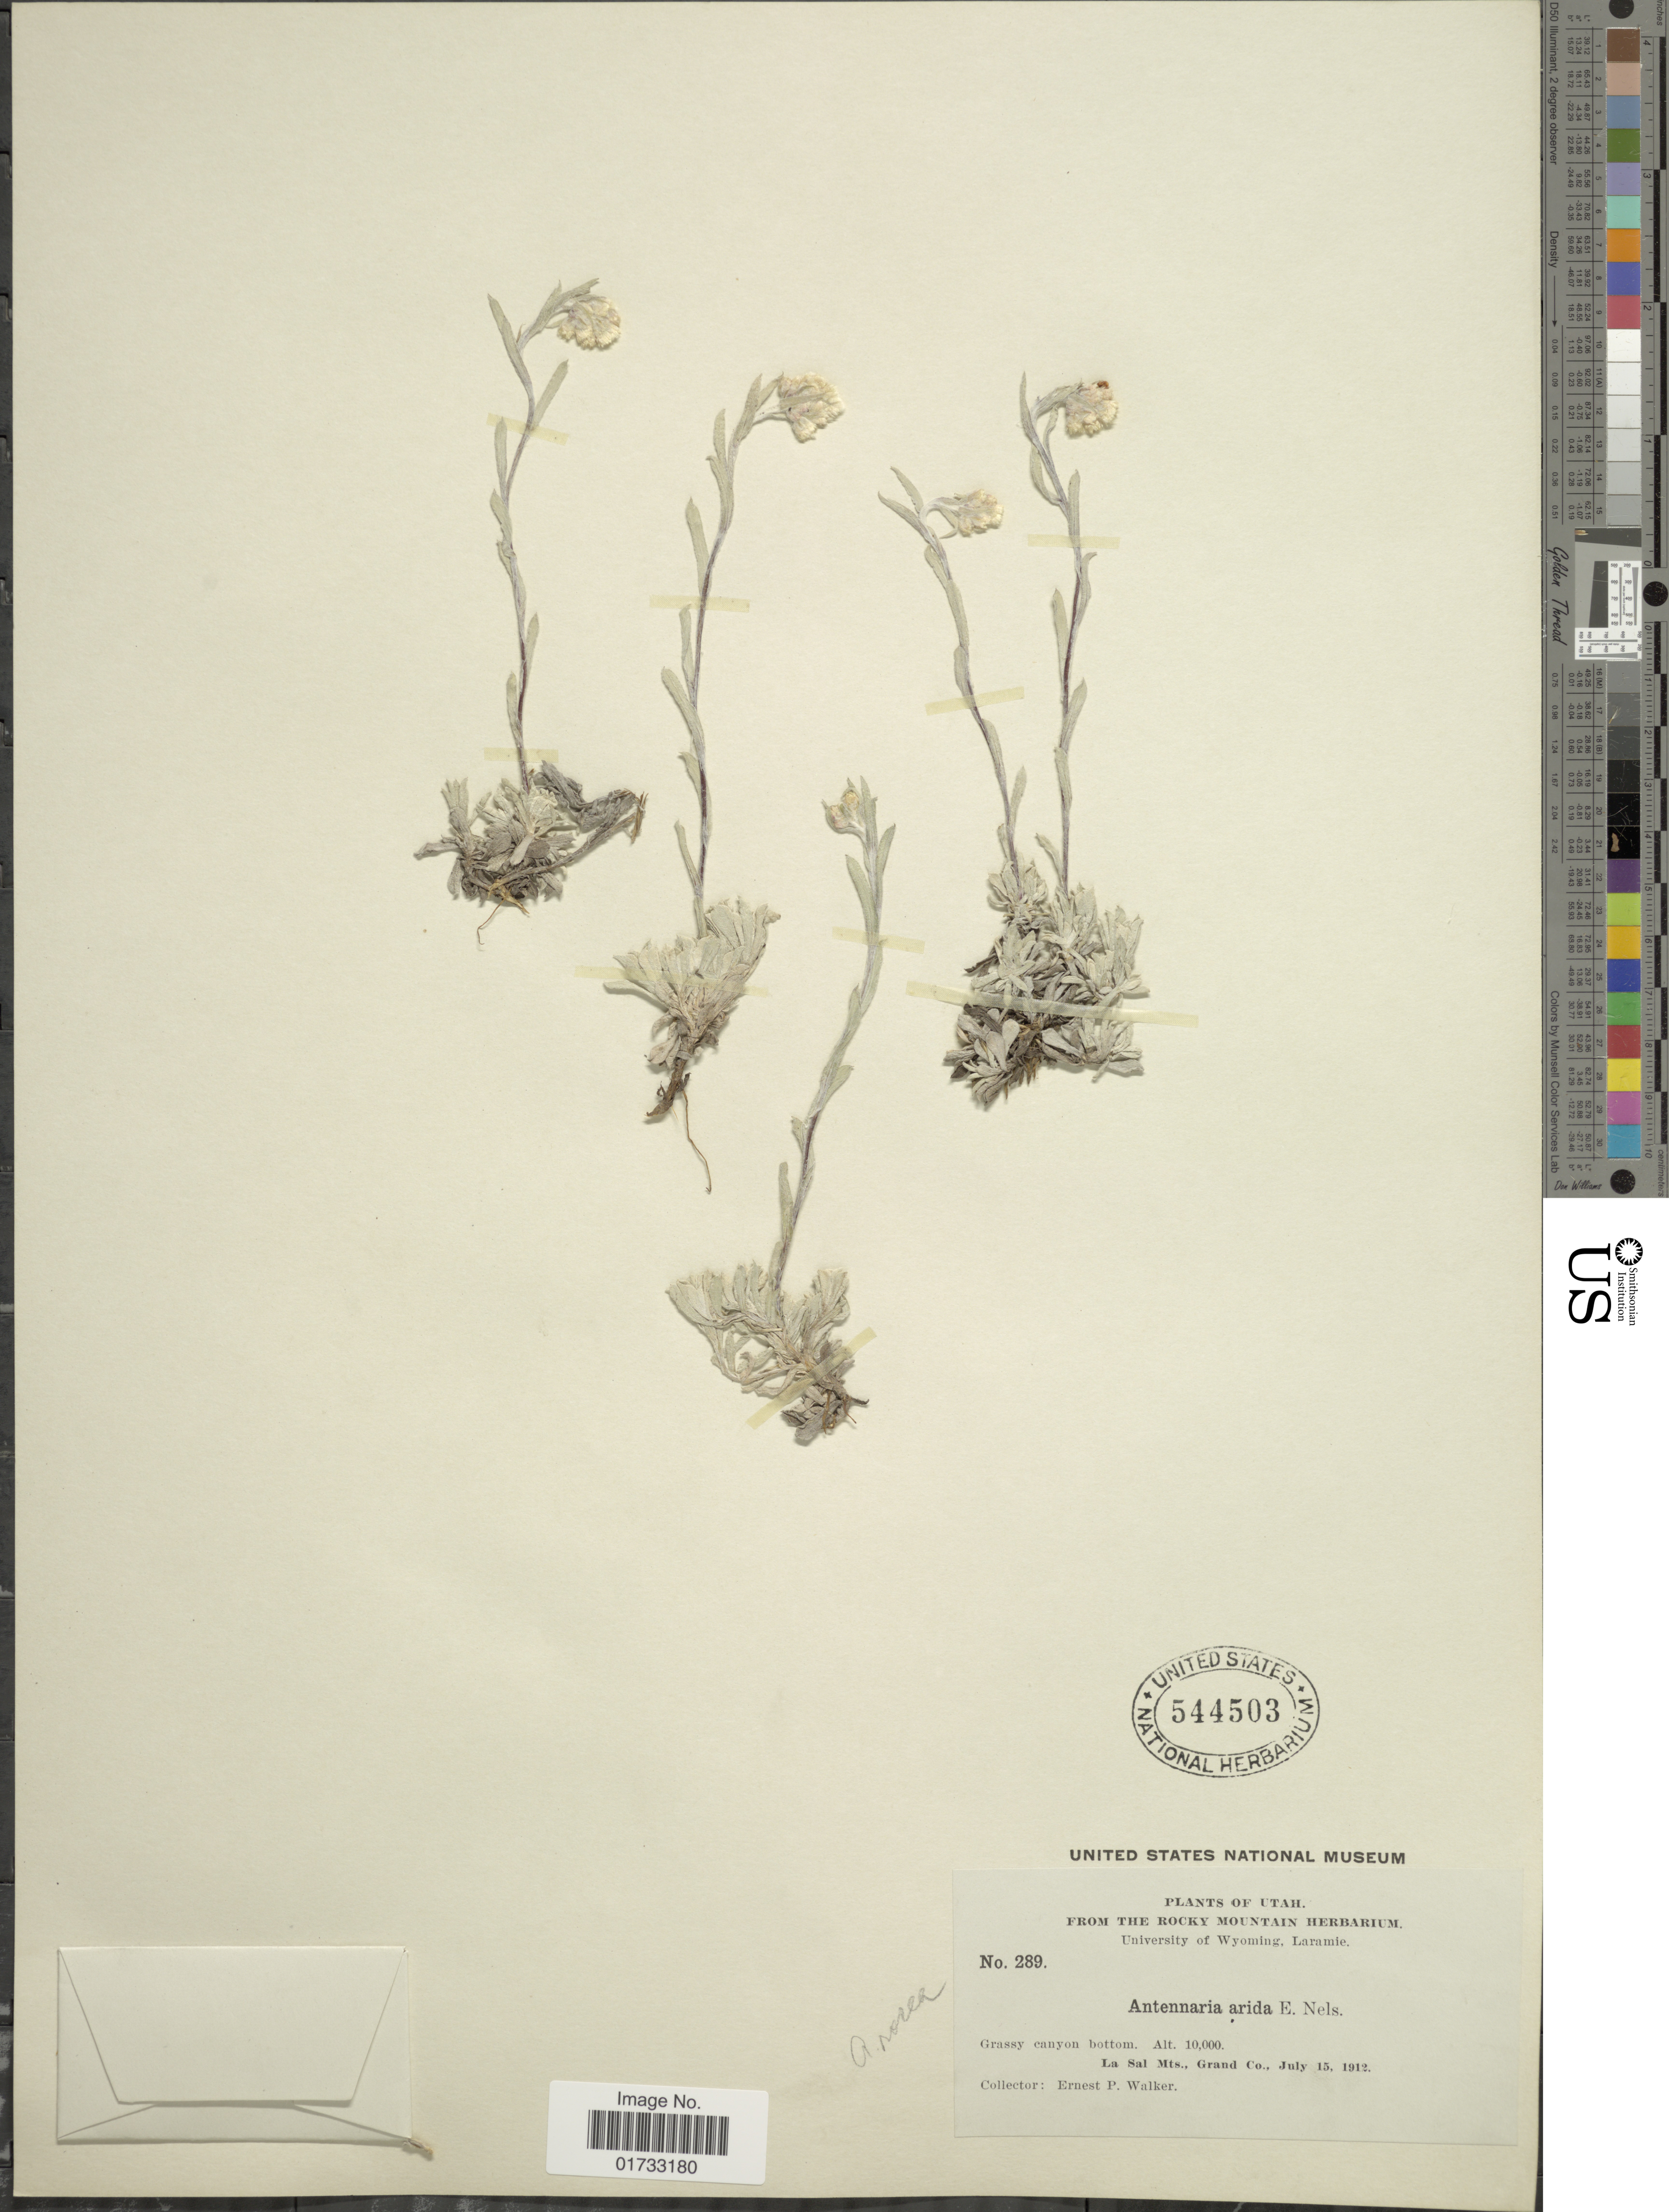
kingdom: Plantae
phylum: Tracheophyta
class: Magnoliopsida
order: Asterales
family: Asteraceae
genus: Antennaria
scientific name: Antennaria rosea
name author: Greene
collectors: E. P. Walker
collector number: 289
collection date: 1912-07-15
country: United States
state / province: Utah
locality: Grassy canyon bottom, La Sal Mts., Grand Co.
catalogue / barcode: US 544503